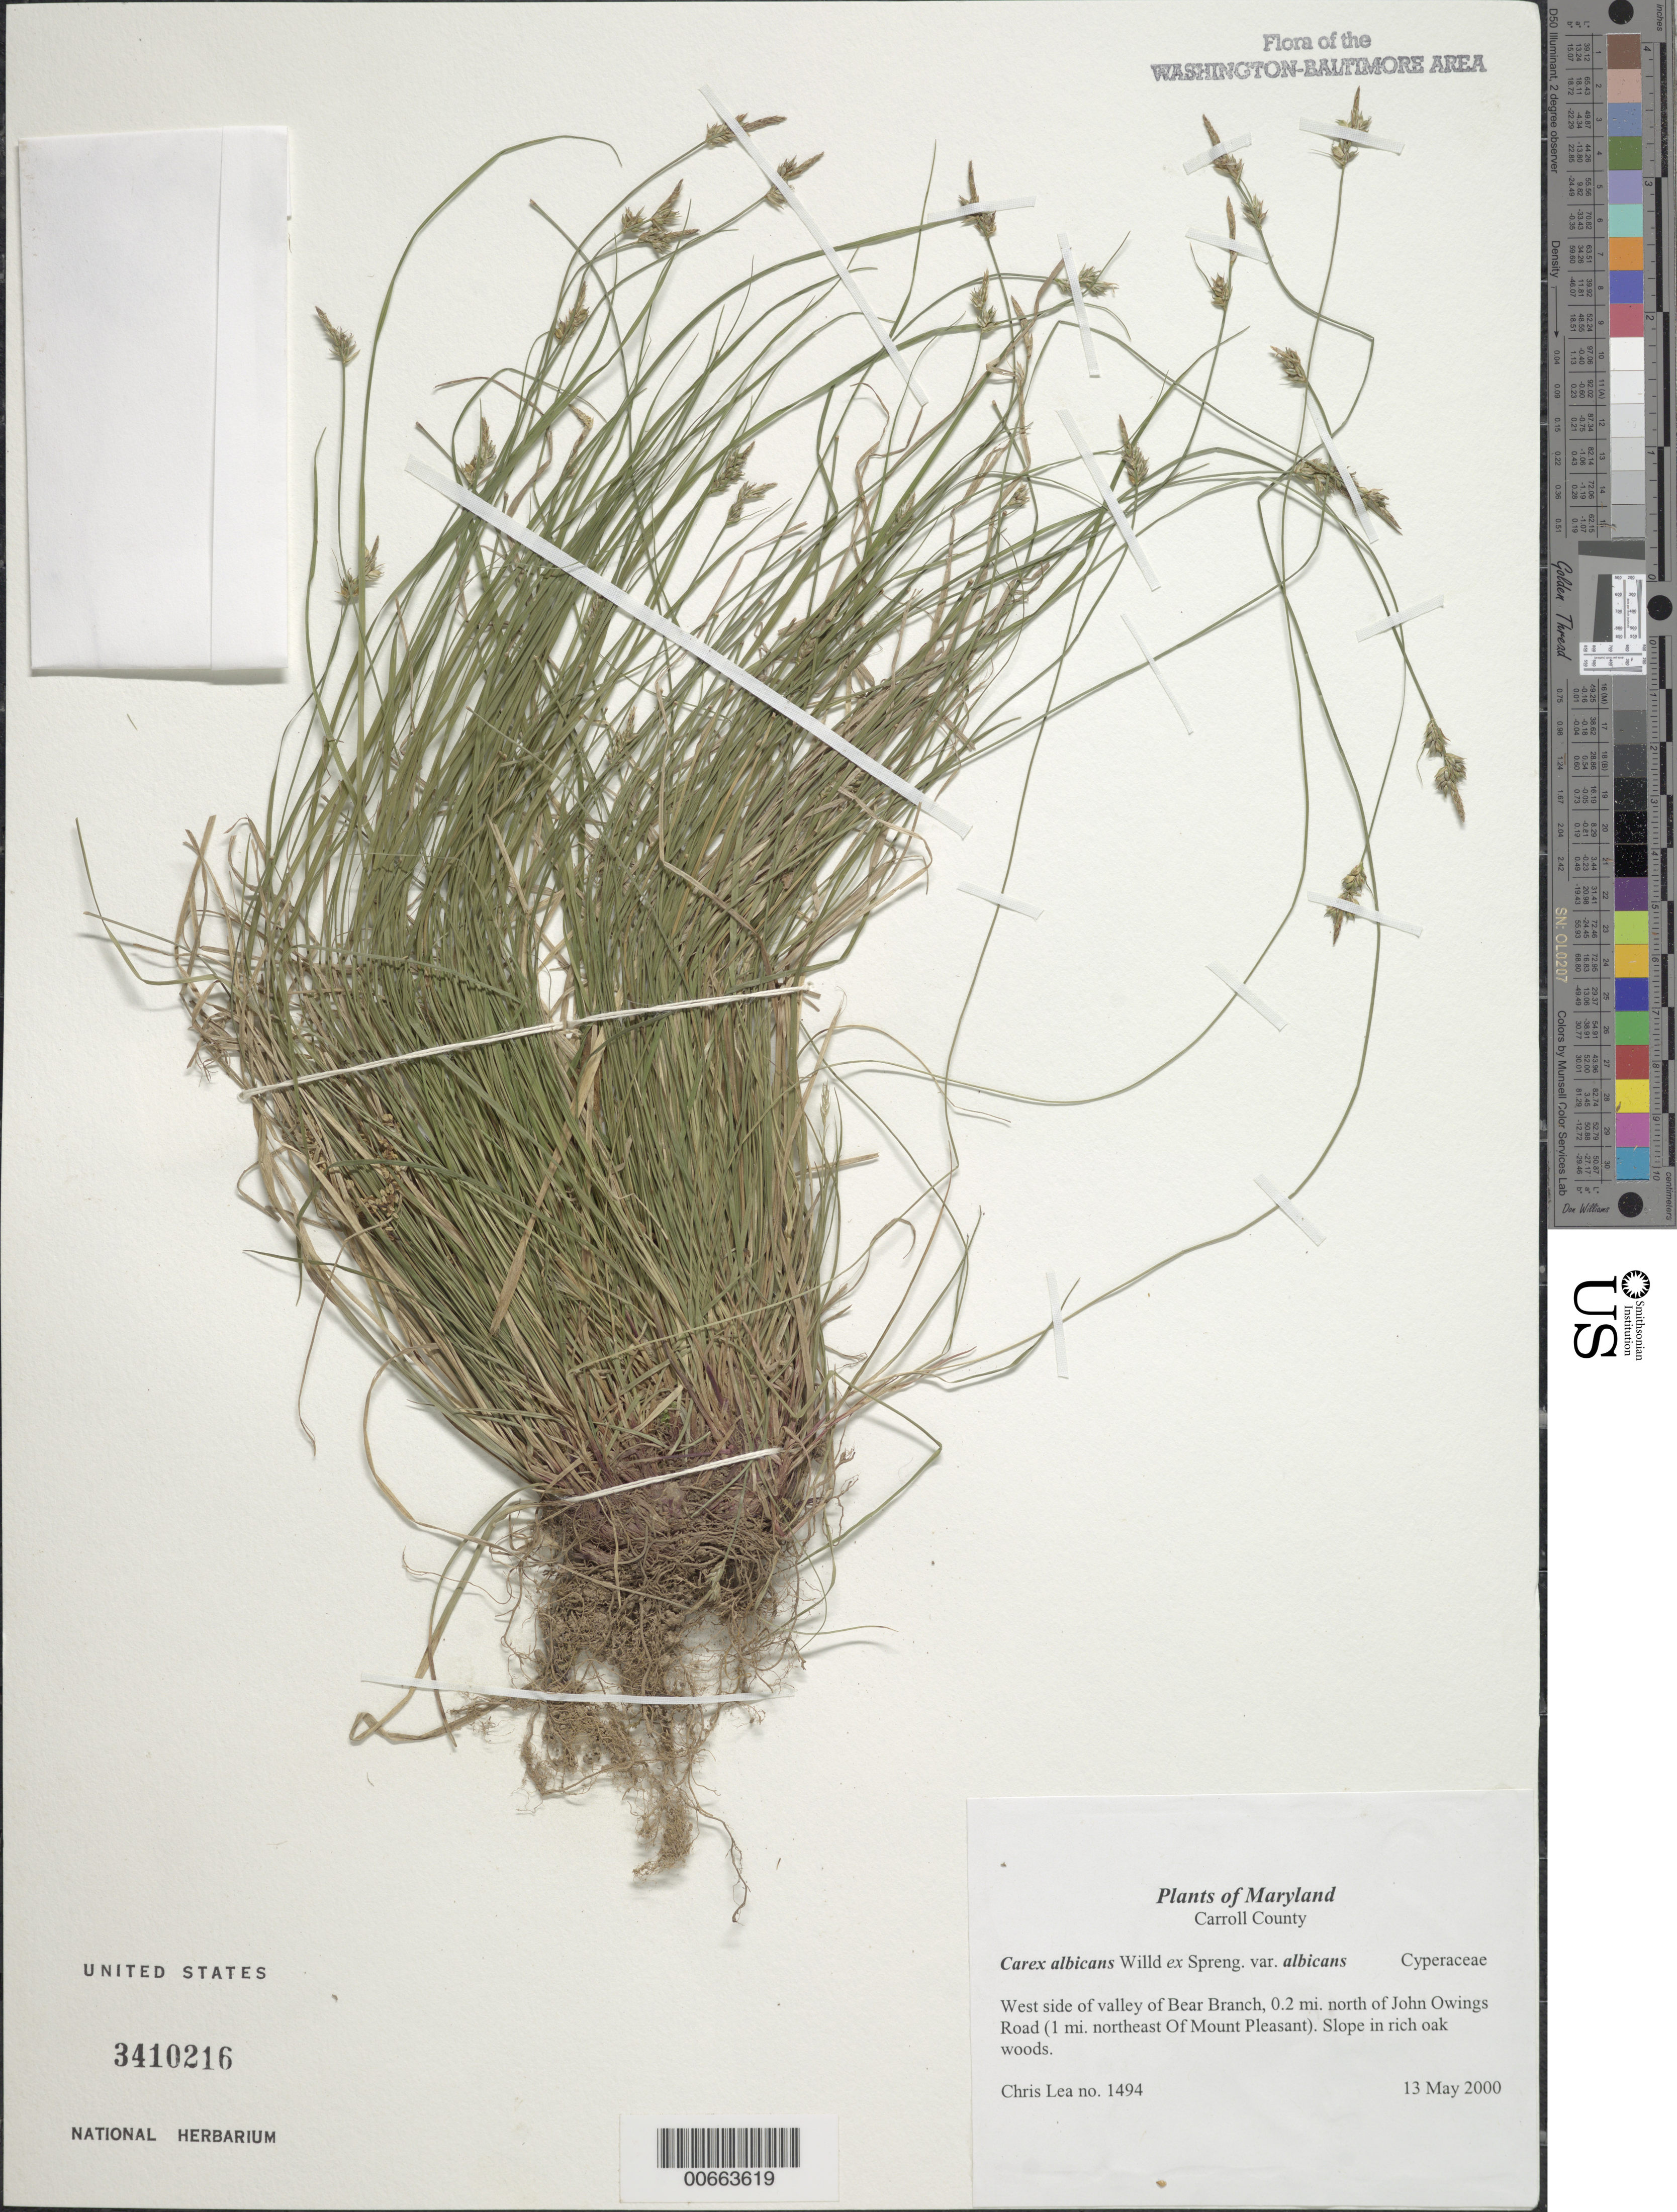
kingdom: Plantae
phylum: Tracheophyta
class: Liliopsida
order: Poales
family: Cyperaceae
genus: Carex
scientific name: Carex albicans var. albicans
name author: Willd. ex Spreng.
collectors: C. Lea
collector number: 1494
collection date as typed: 13 May 2000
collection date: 2000-05-13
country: United States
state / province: Maryland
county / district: Montgomery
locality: West side of valley of Bear Branch, 0.2 mi. north of John Owings Road (1 mi. northeast of Mount Pleasant).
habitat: Slope in rich oak woods.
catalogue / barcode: US 3410216